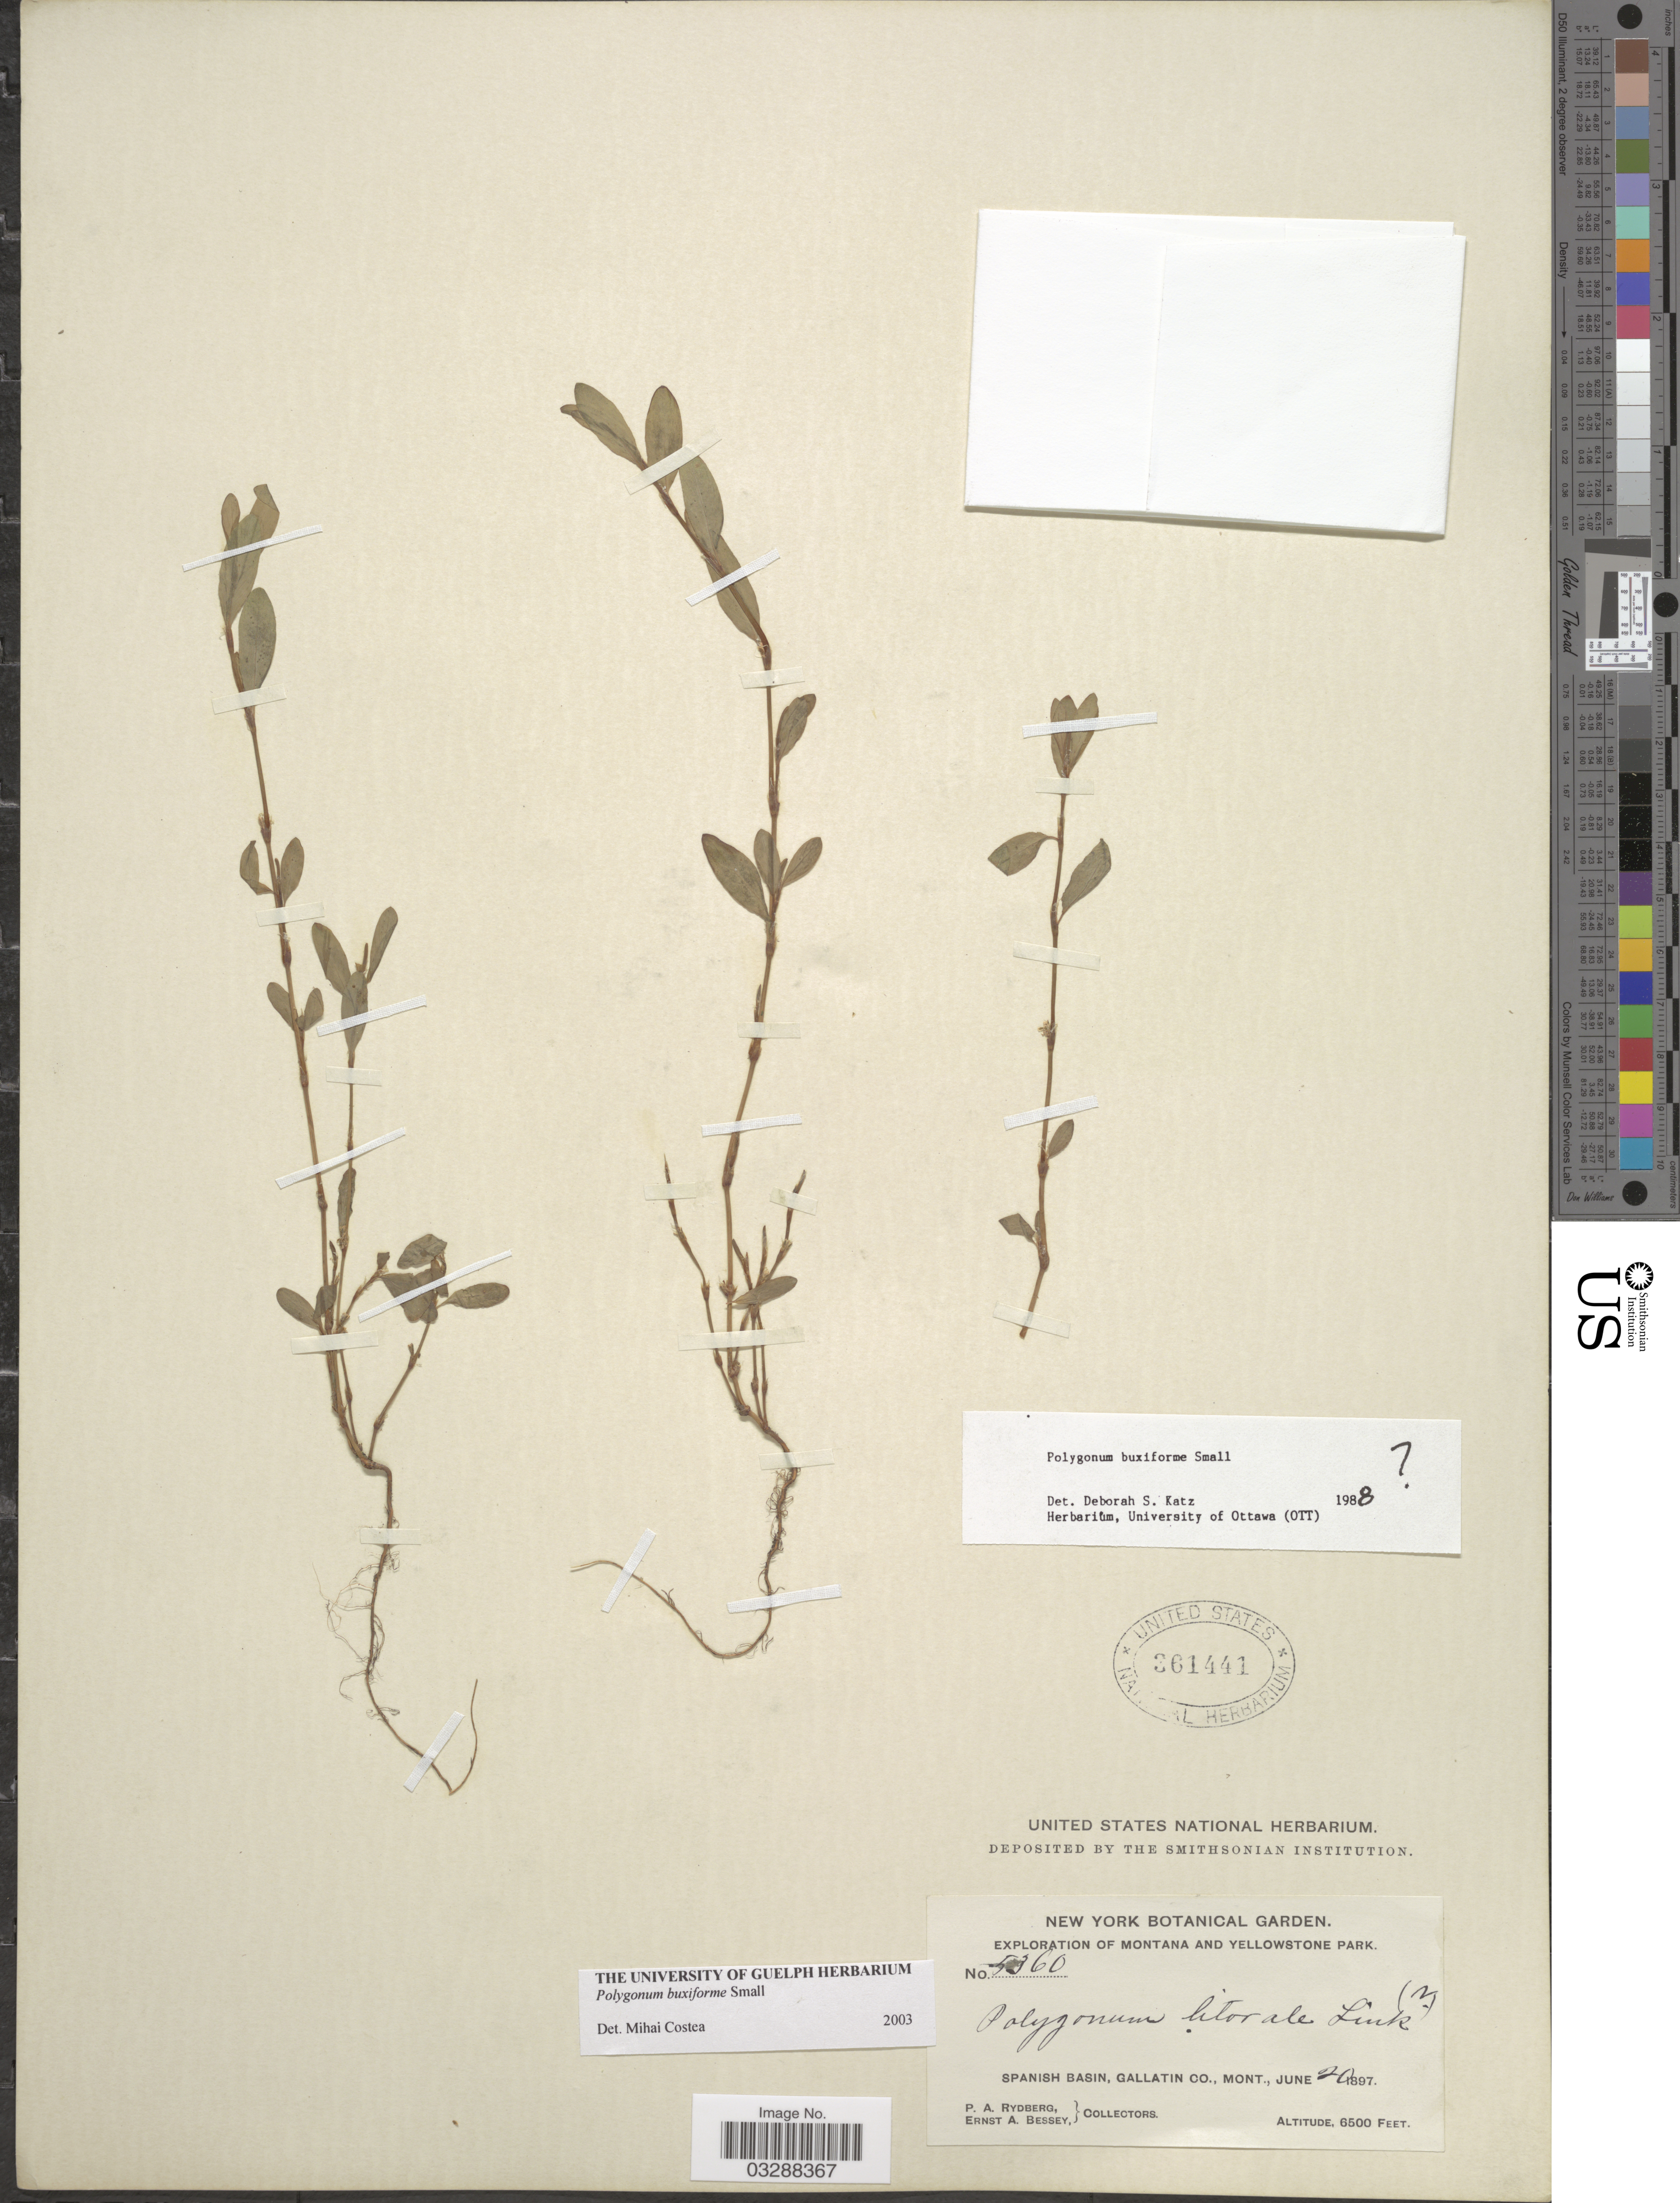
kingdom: Plantae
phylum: Tracheophyta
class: Magnoliopsida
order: Caryophyllales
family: Polygonaceae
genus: Polygonum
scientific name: Polygonum buxiforme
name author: Small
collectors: P. A. Rydberg & E. A. Bessey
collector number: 5360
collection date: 1897-06-20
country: United States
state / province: Montana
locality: Montana and Yellowstone Park, Spanish Basin, Gallatin Co.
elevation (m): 1981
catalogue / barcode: US 361441